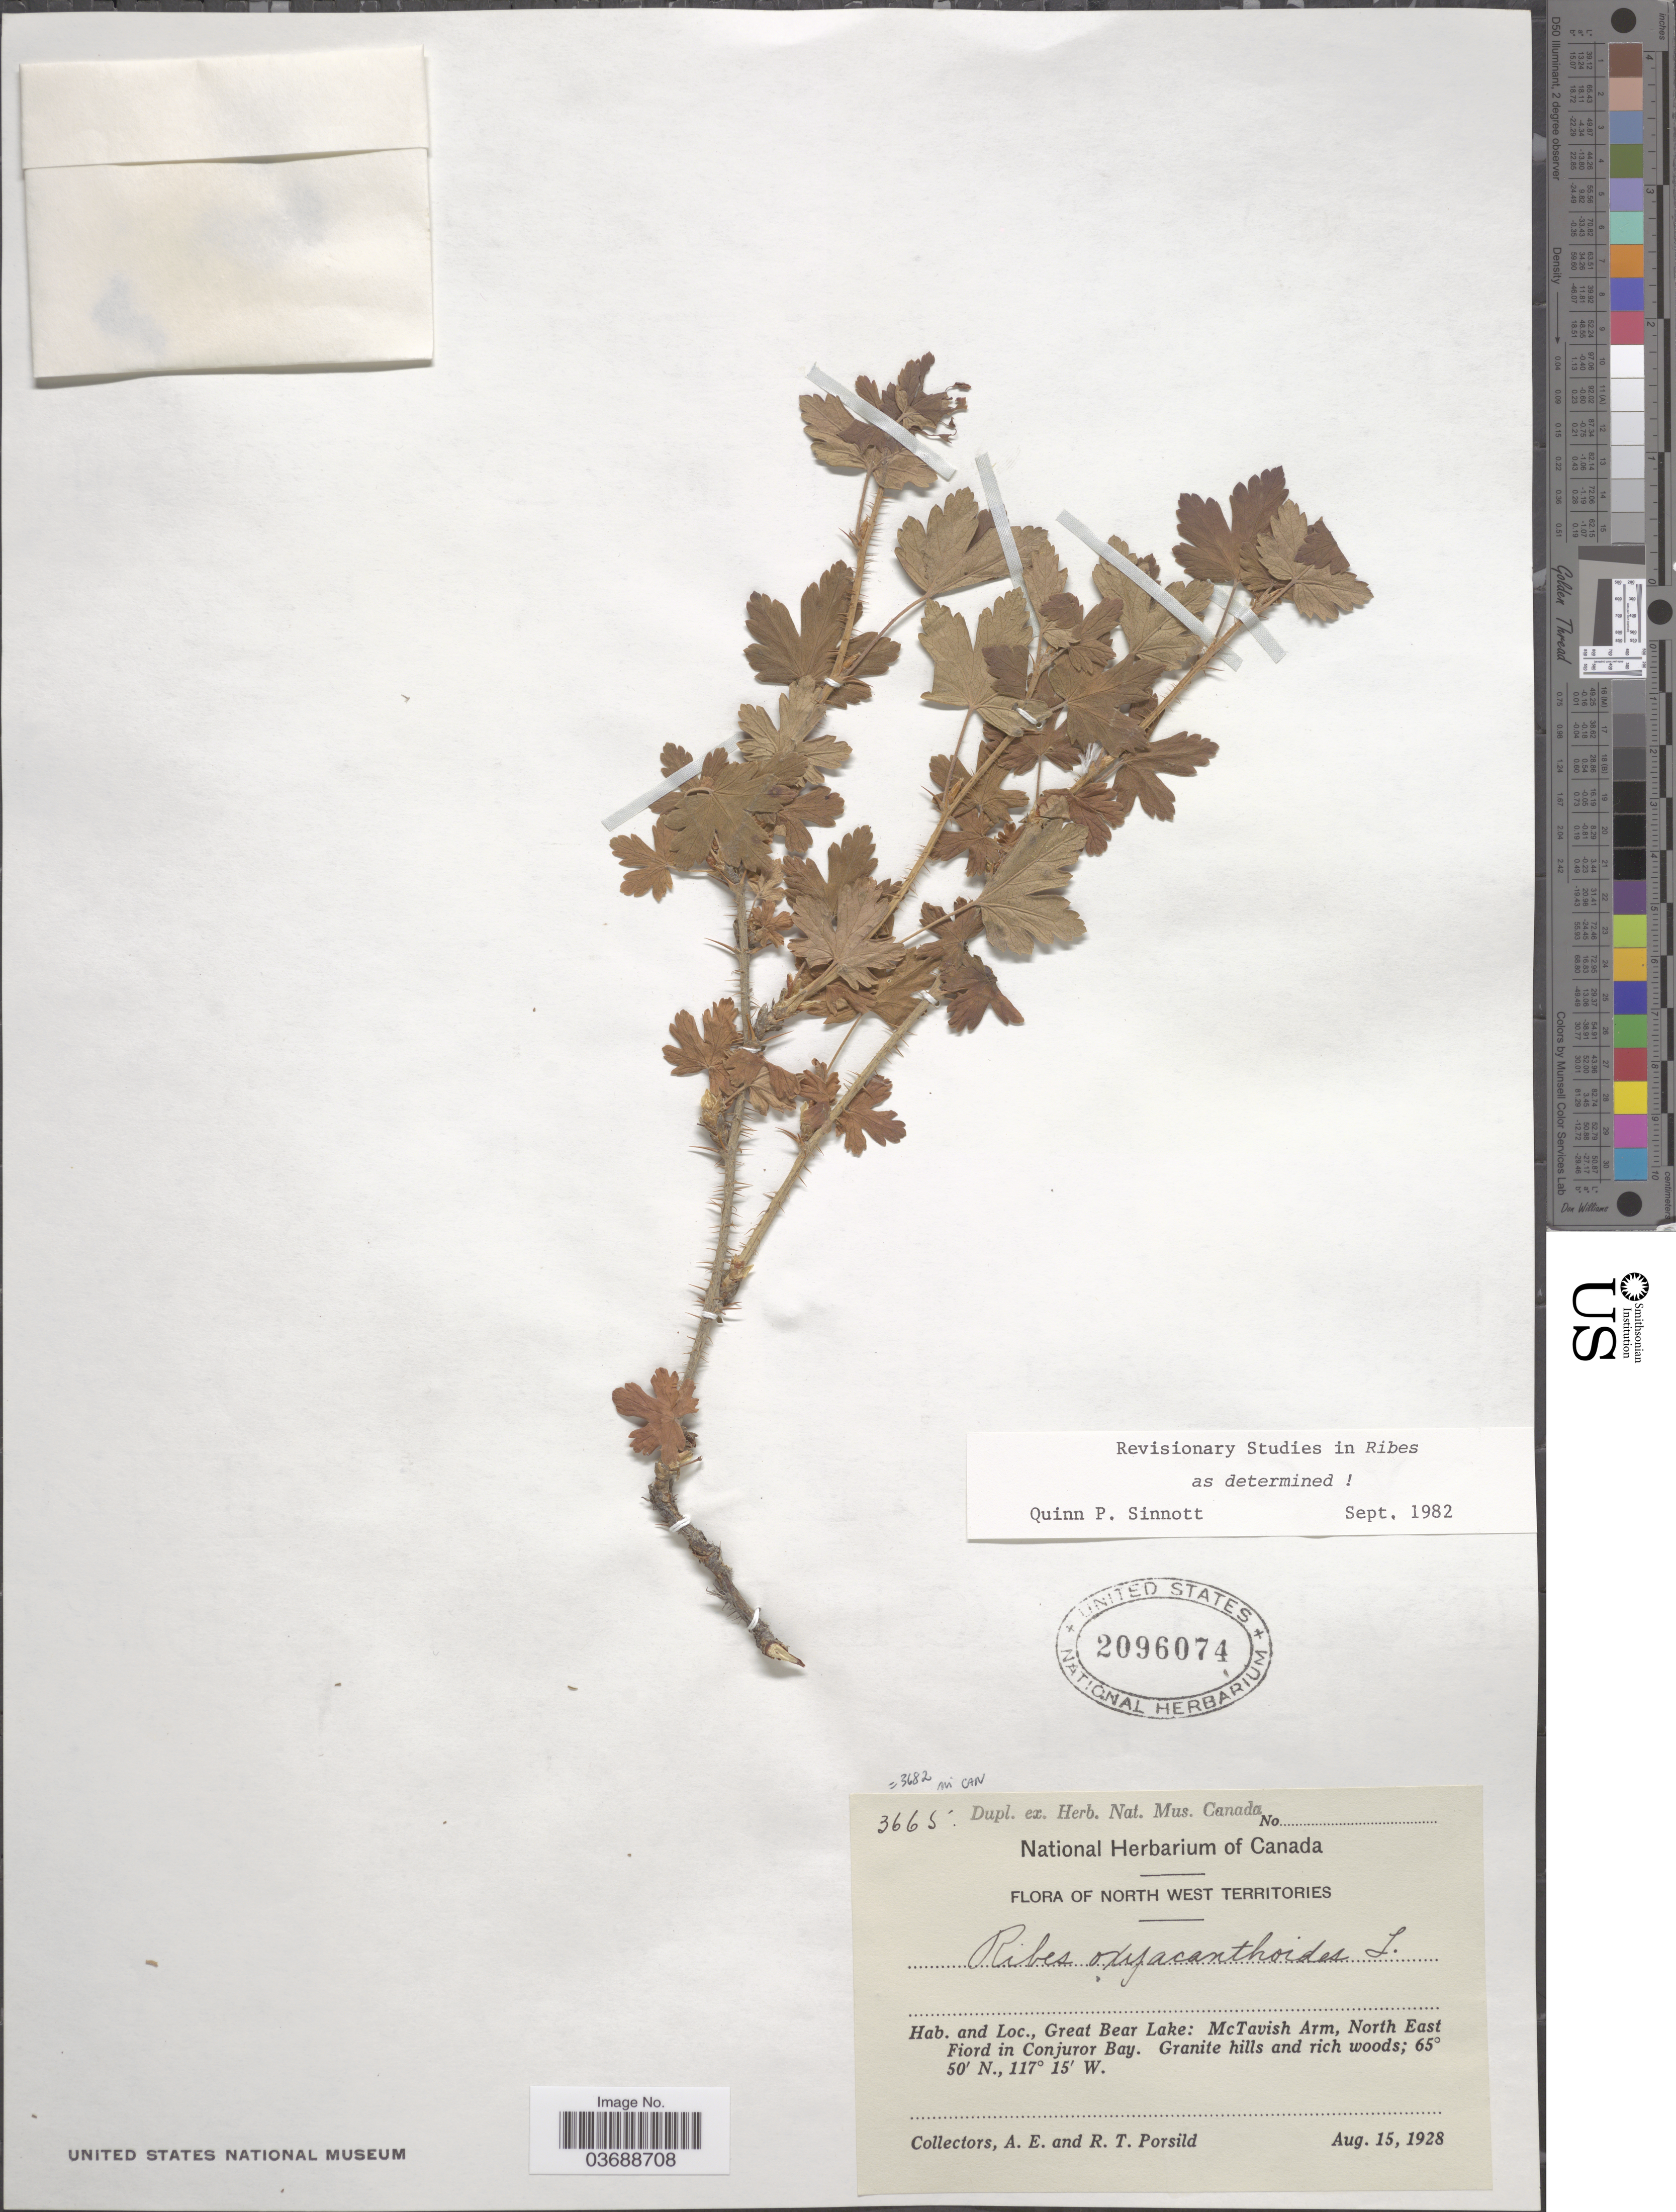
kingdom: Plantae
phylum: Tracheophyta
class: Magnoliopsida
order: Saxifragales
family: Grossulariaceae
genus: Ribes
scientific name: Ribes oxyacanthoides subsp. oxyacanthoides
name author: L.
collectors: A. E. Porsild & R. T. Porsild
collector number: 3665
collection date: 1928-08-15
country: Canada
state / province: Northwest Territories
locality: Great Bear Lake: McTavish Arm, North East Fiord in Conjuror Bay.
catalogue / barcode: US 2096074